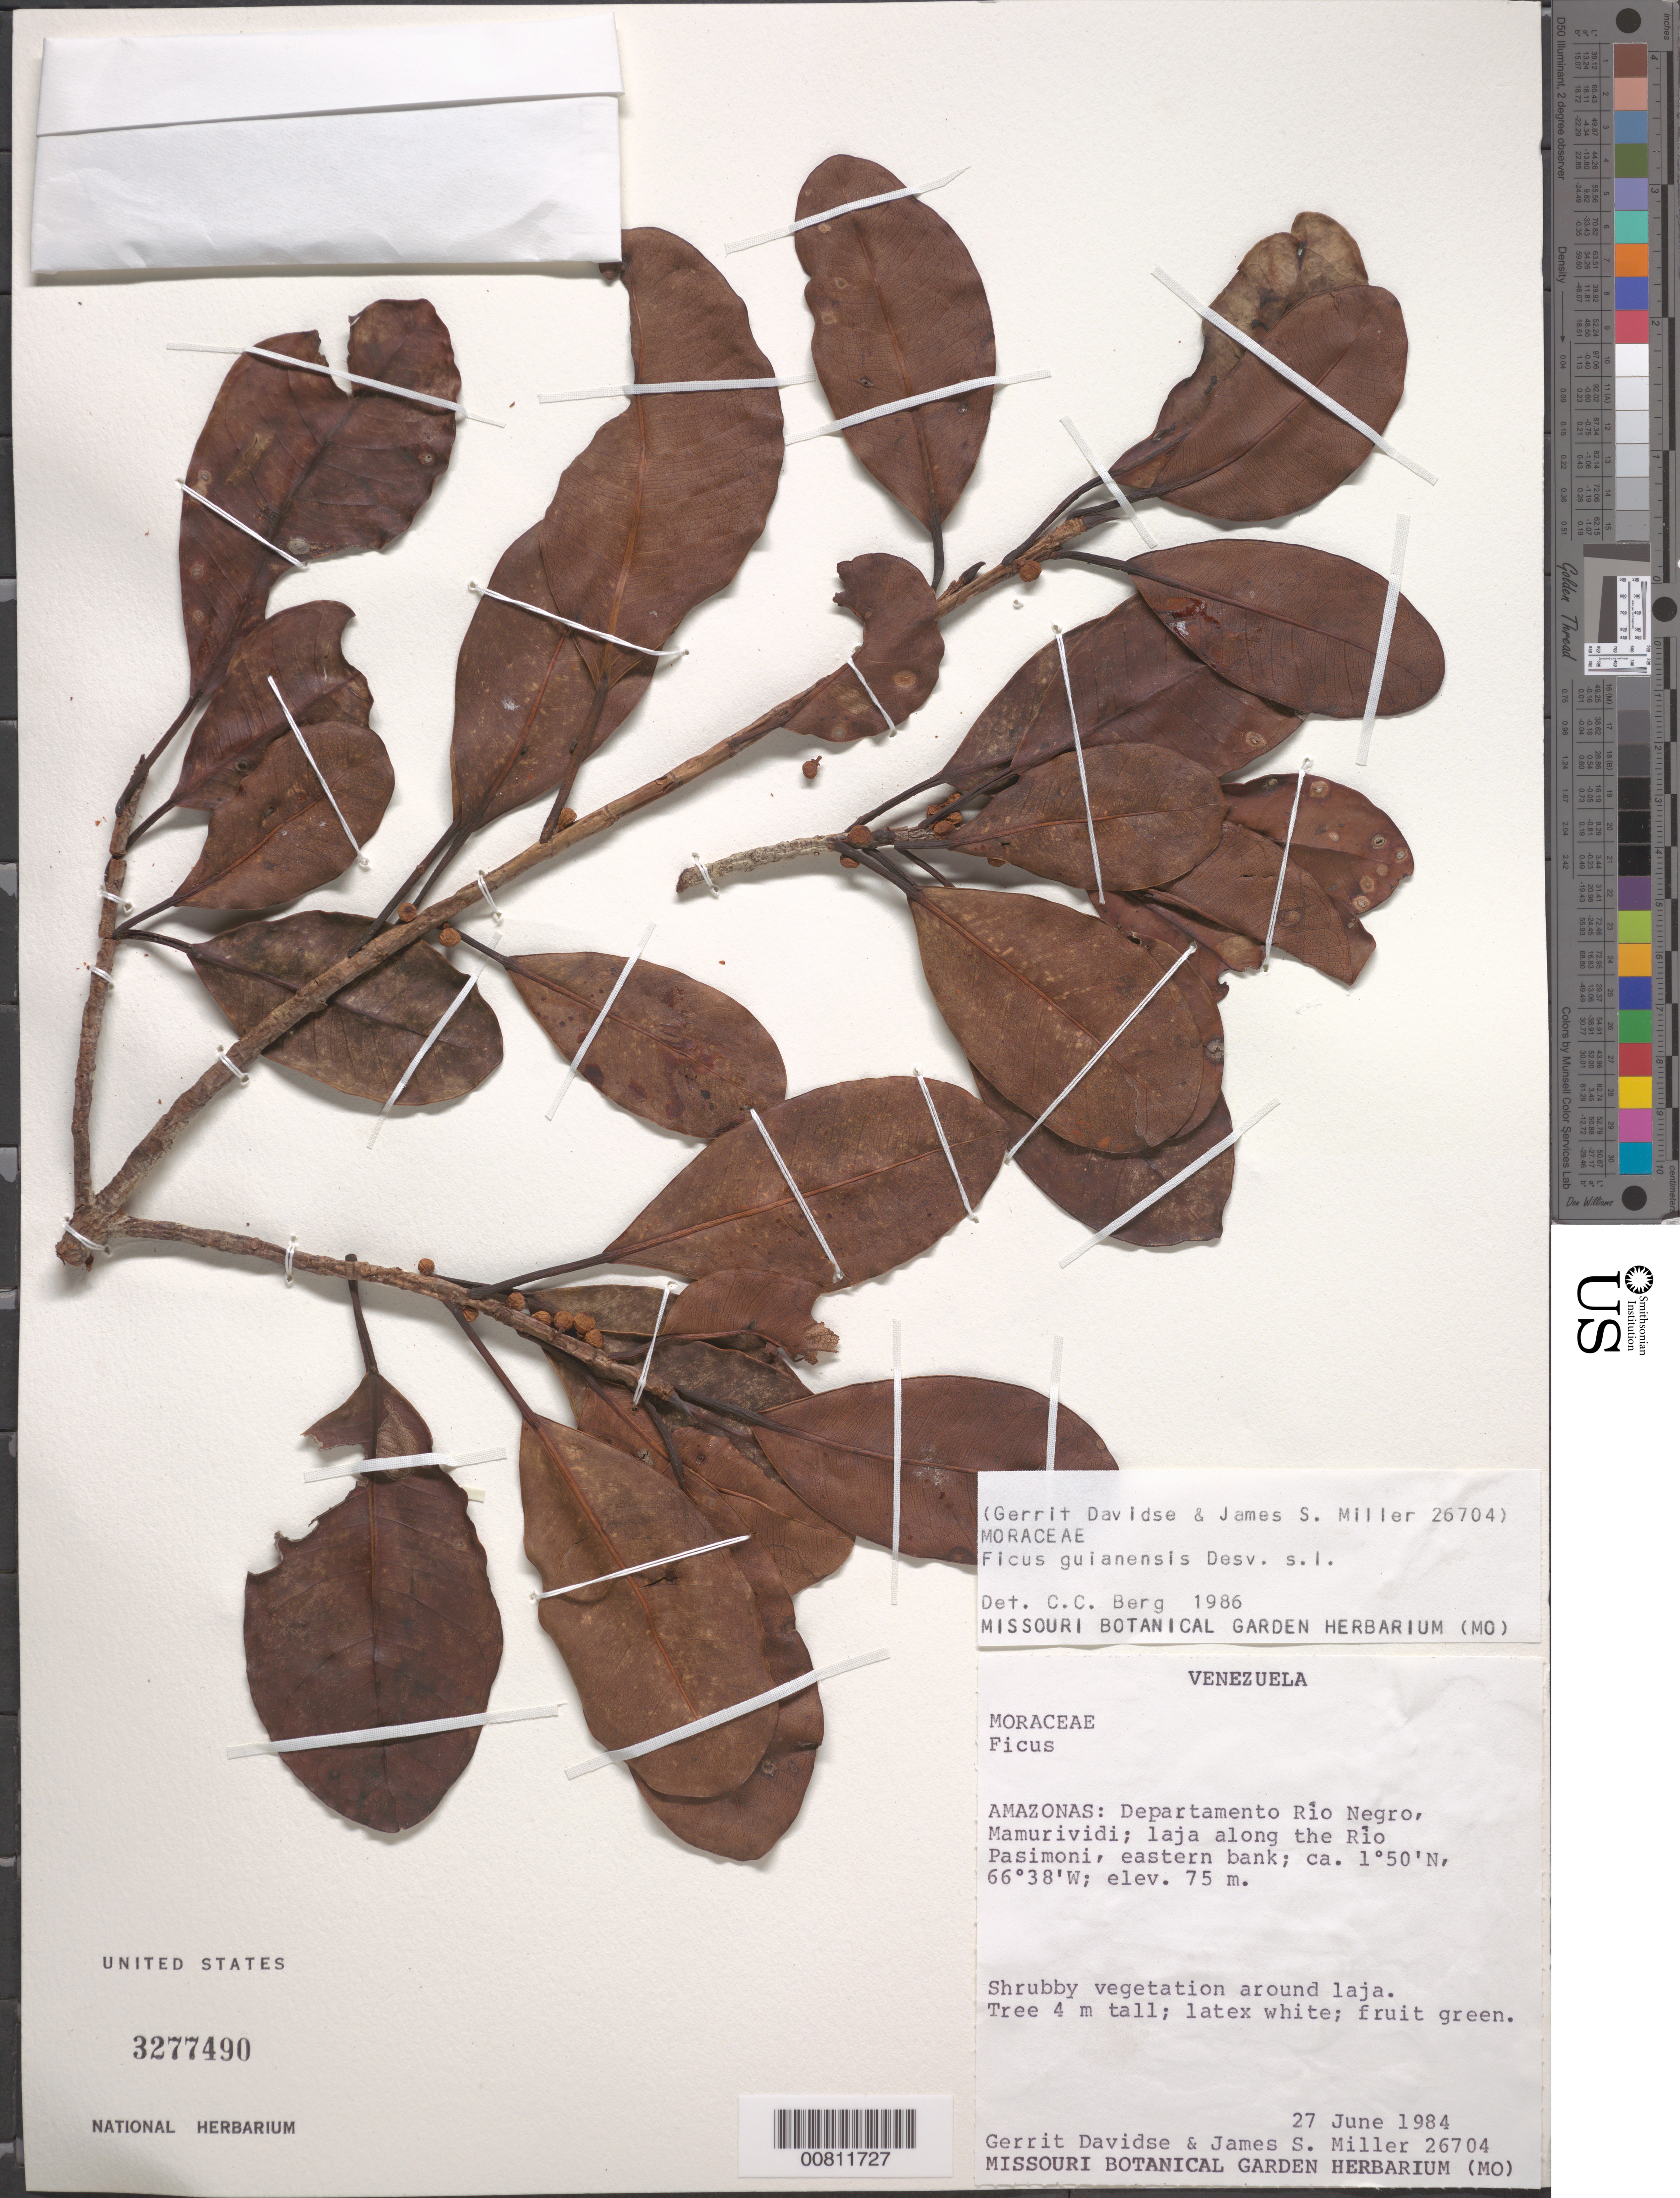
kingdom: Plantae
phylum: Tracheophyta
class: Magnoliopsida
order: Rosales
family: Moraceae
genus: Ficus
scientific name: Ficus guianensis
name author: Desv. ex Ham.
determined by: Berg, C. C.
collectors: G. Davidse & J. S. Miller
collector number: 26704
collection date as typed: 27-Jun-84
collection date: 1984-06-27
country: Venezuela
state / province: Amazonas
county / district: Río Negro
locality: Mamurividi, Río Pasimoni, eastern bank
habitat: Shrubby vegetation around laja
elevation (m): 75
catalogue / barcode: US 3277490